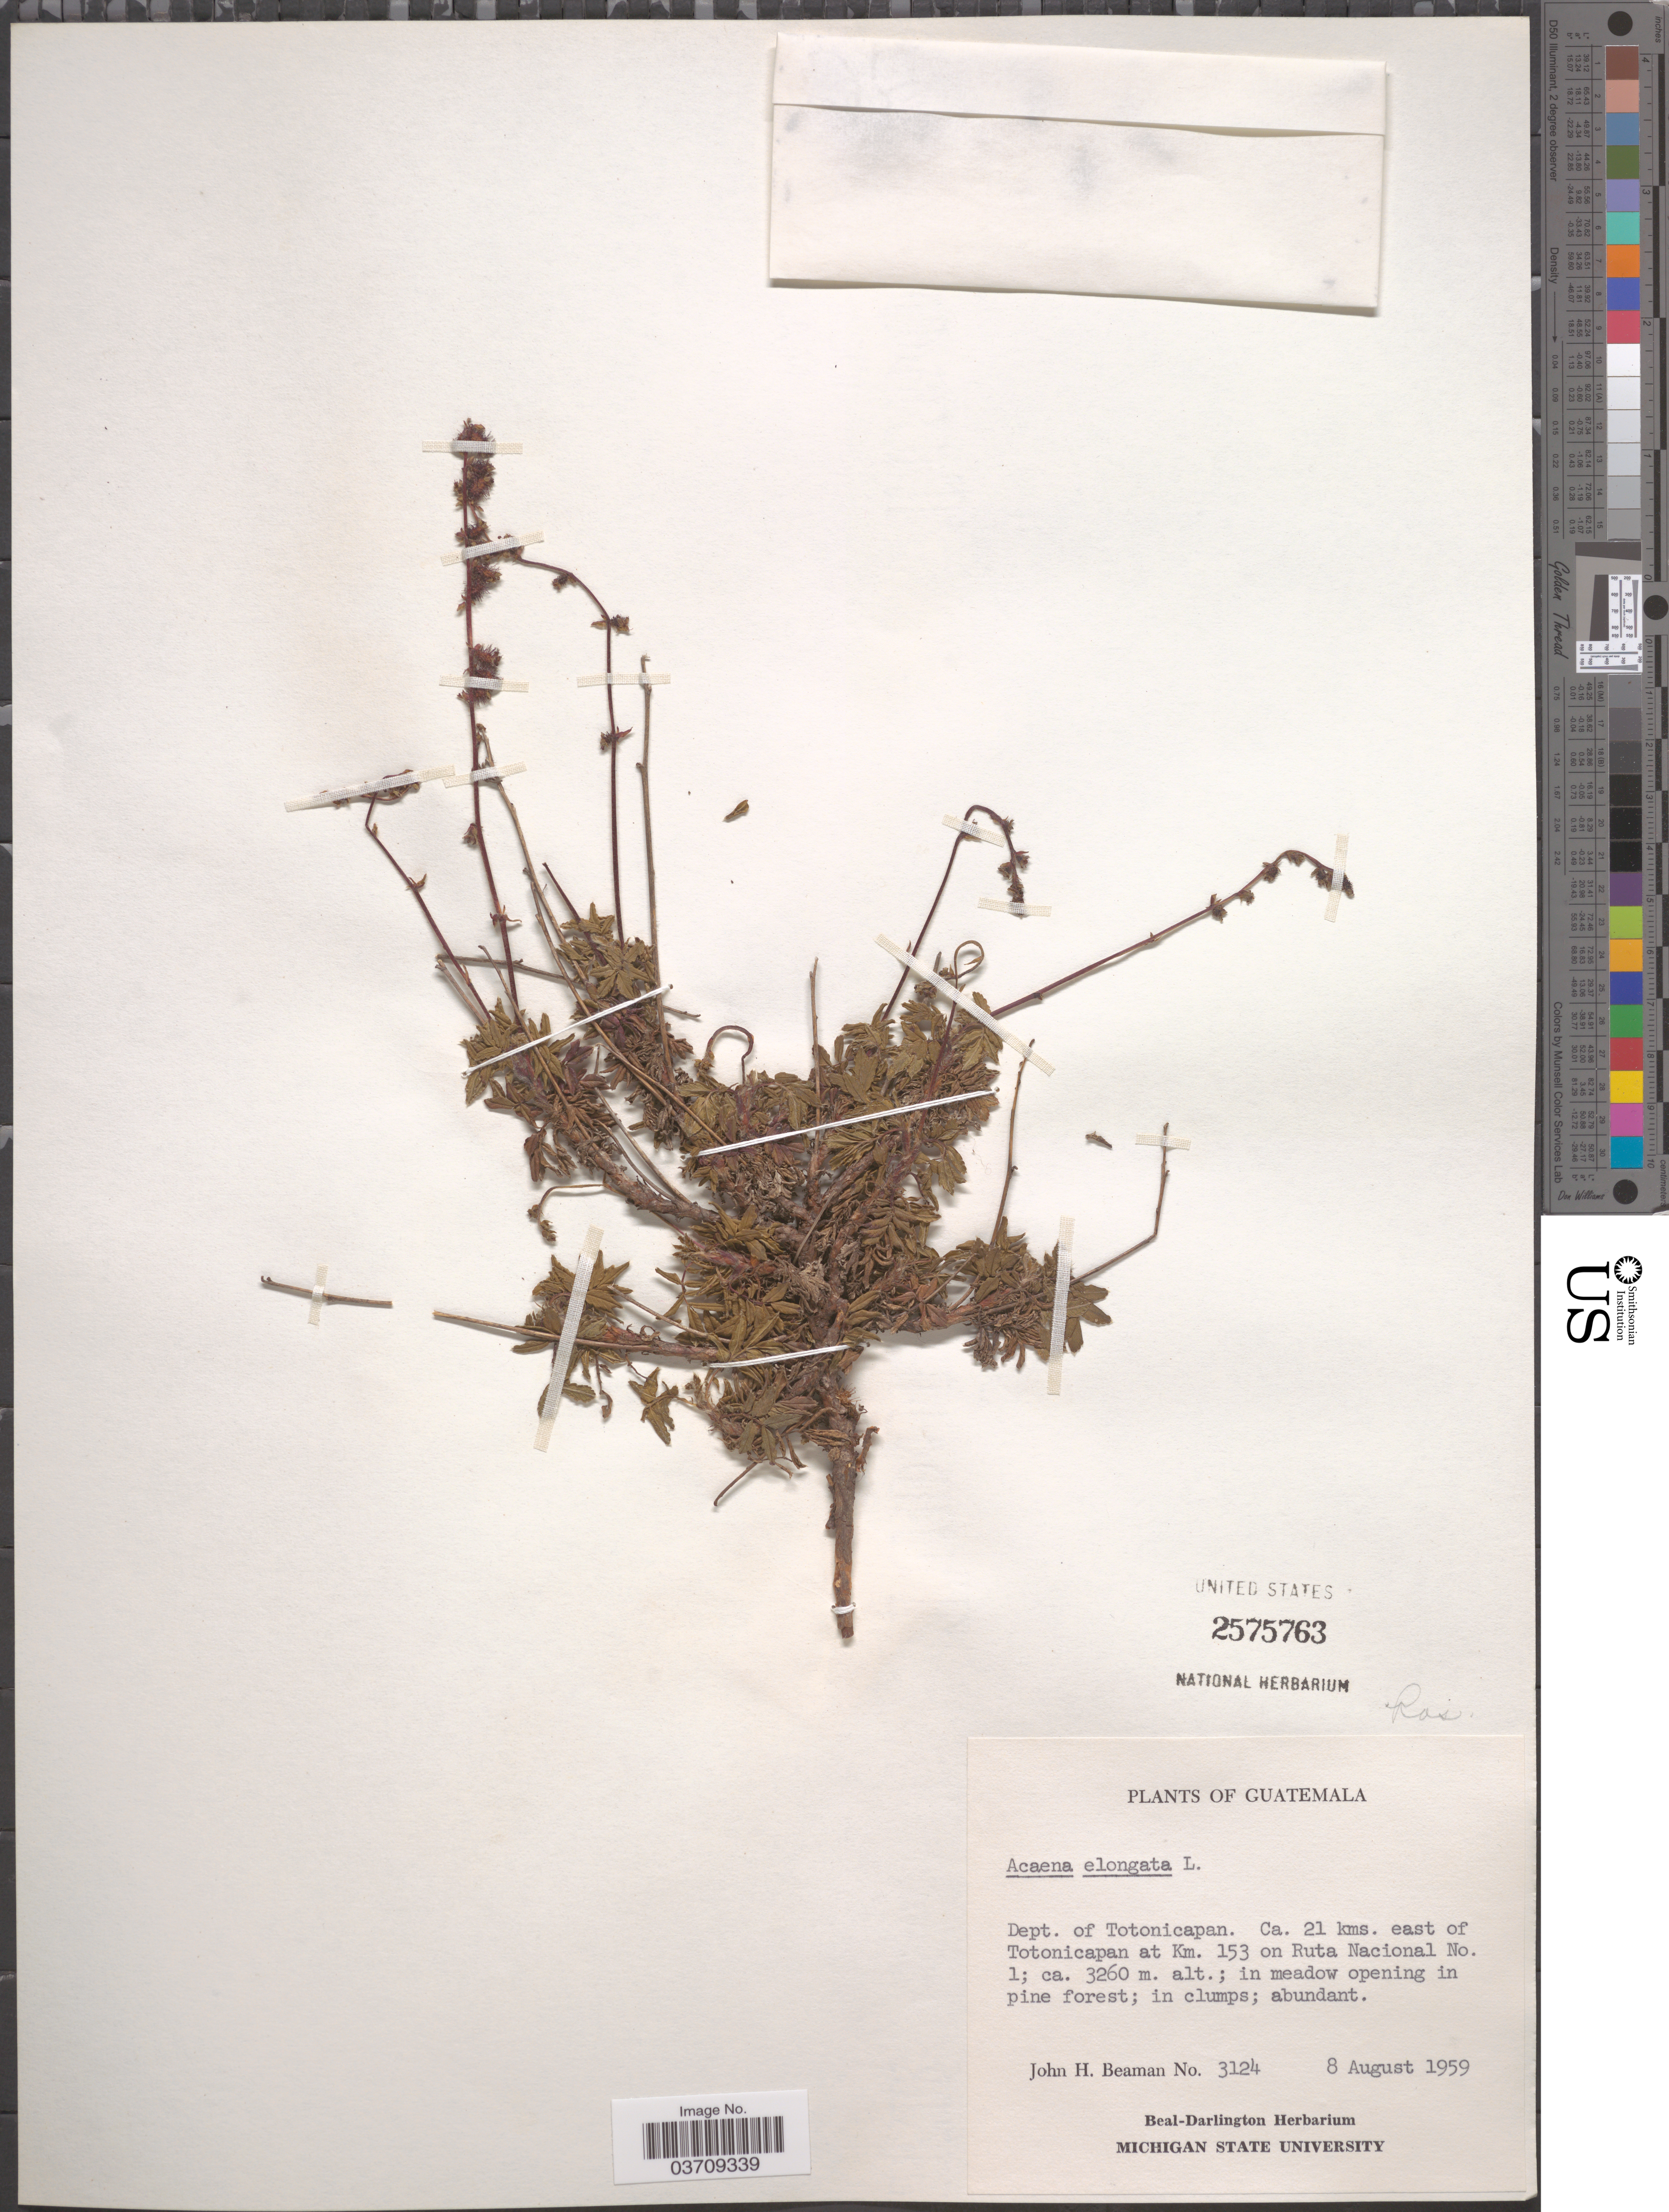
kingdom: Plantae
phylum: Tracheophyta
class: Magnoliopsida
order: Rosales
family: Rosaceae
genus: Acaena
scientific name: Acaena elongata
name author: L.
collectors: J. H. Beaman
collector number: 3124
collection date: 1959-08-08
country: Guatemala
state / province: Totonicapan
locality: Dept. of Totonicapan. Ca. 21 kms. east of Totonicapan at Km. 153 on Ruta Nacional No. 1.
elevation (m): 3260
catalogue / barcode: US 2575763